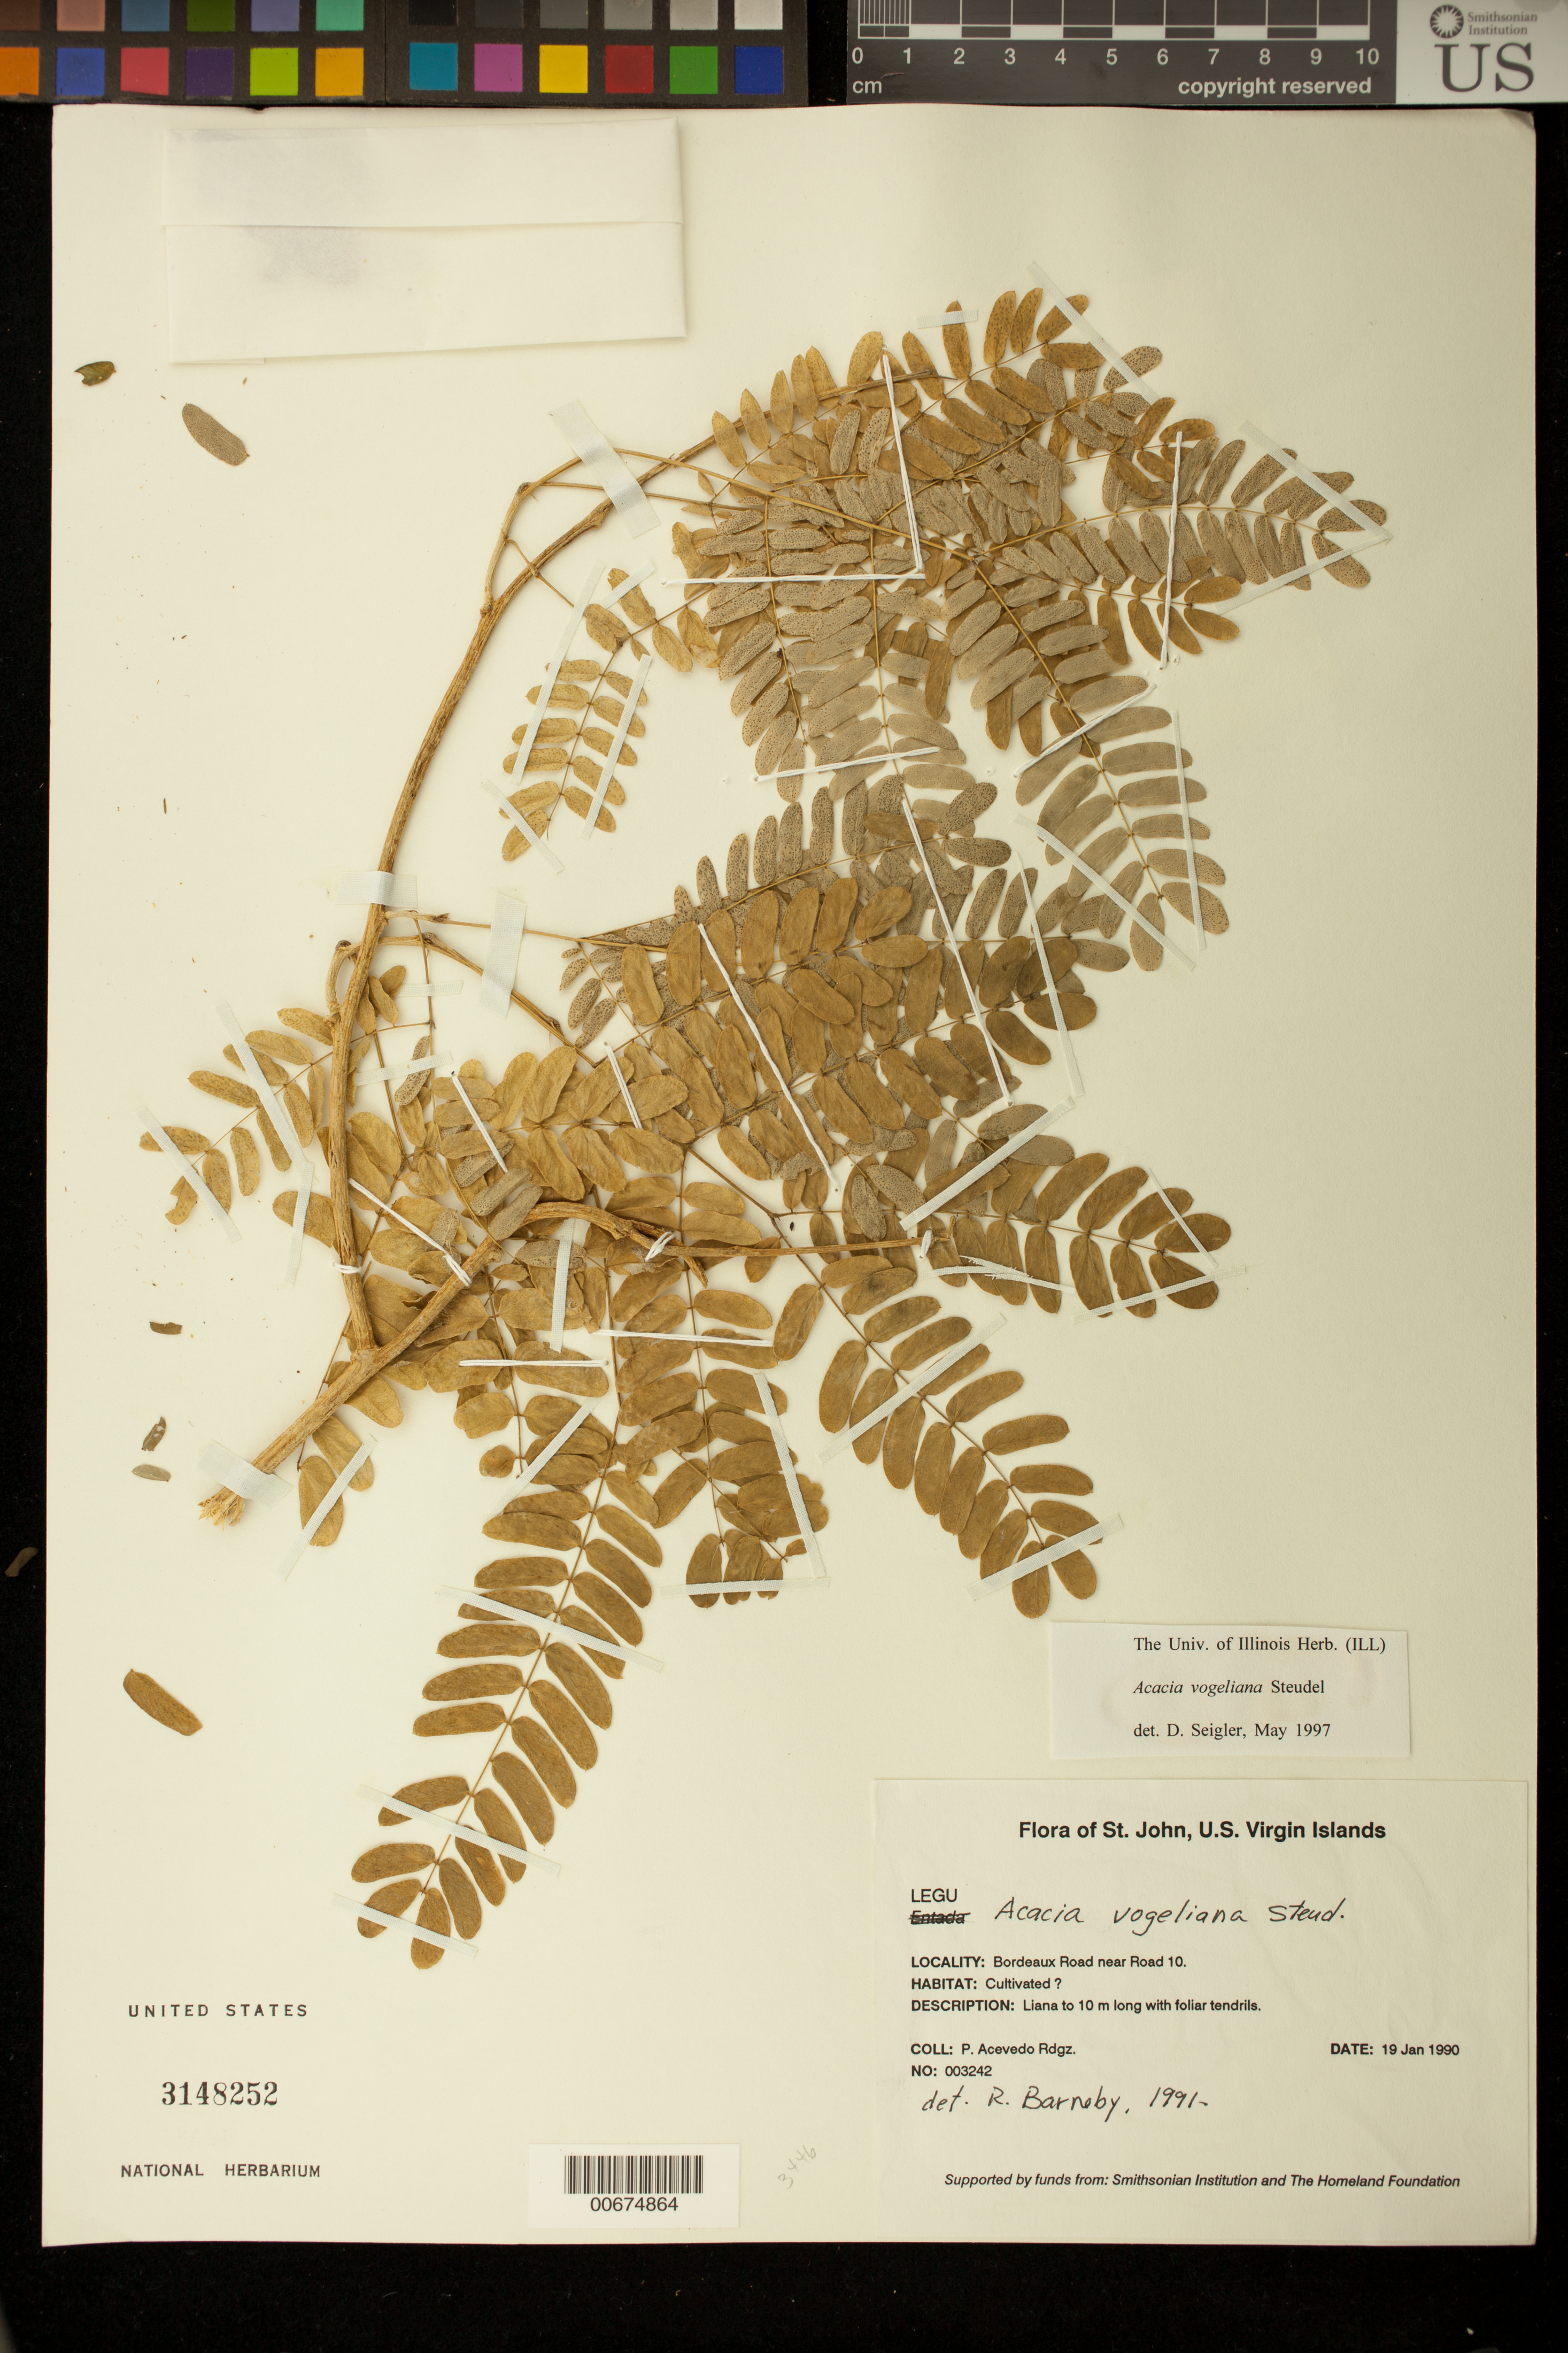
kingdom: Plantae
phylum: Tracheophyta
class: Magnoliopsida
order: Fabales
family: Fabaceae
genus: Parasenegalia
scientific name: Parasenegalia vogeliana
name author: (Steud.) Seigler & Ebinger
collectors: P. Acevedo-Rodr.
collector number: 3242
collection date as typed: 19 Jan 1990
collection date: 1990-01-19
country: U.S. Virgin Islands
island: St. John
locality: Bordeaux Road near Road 10.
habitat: Cultivated ?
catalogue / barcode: US 3148252